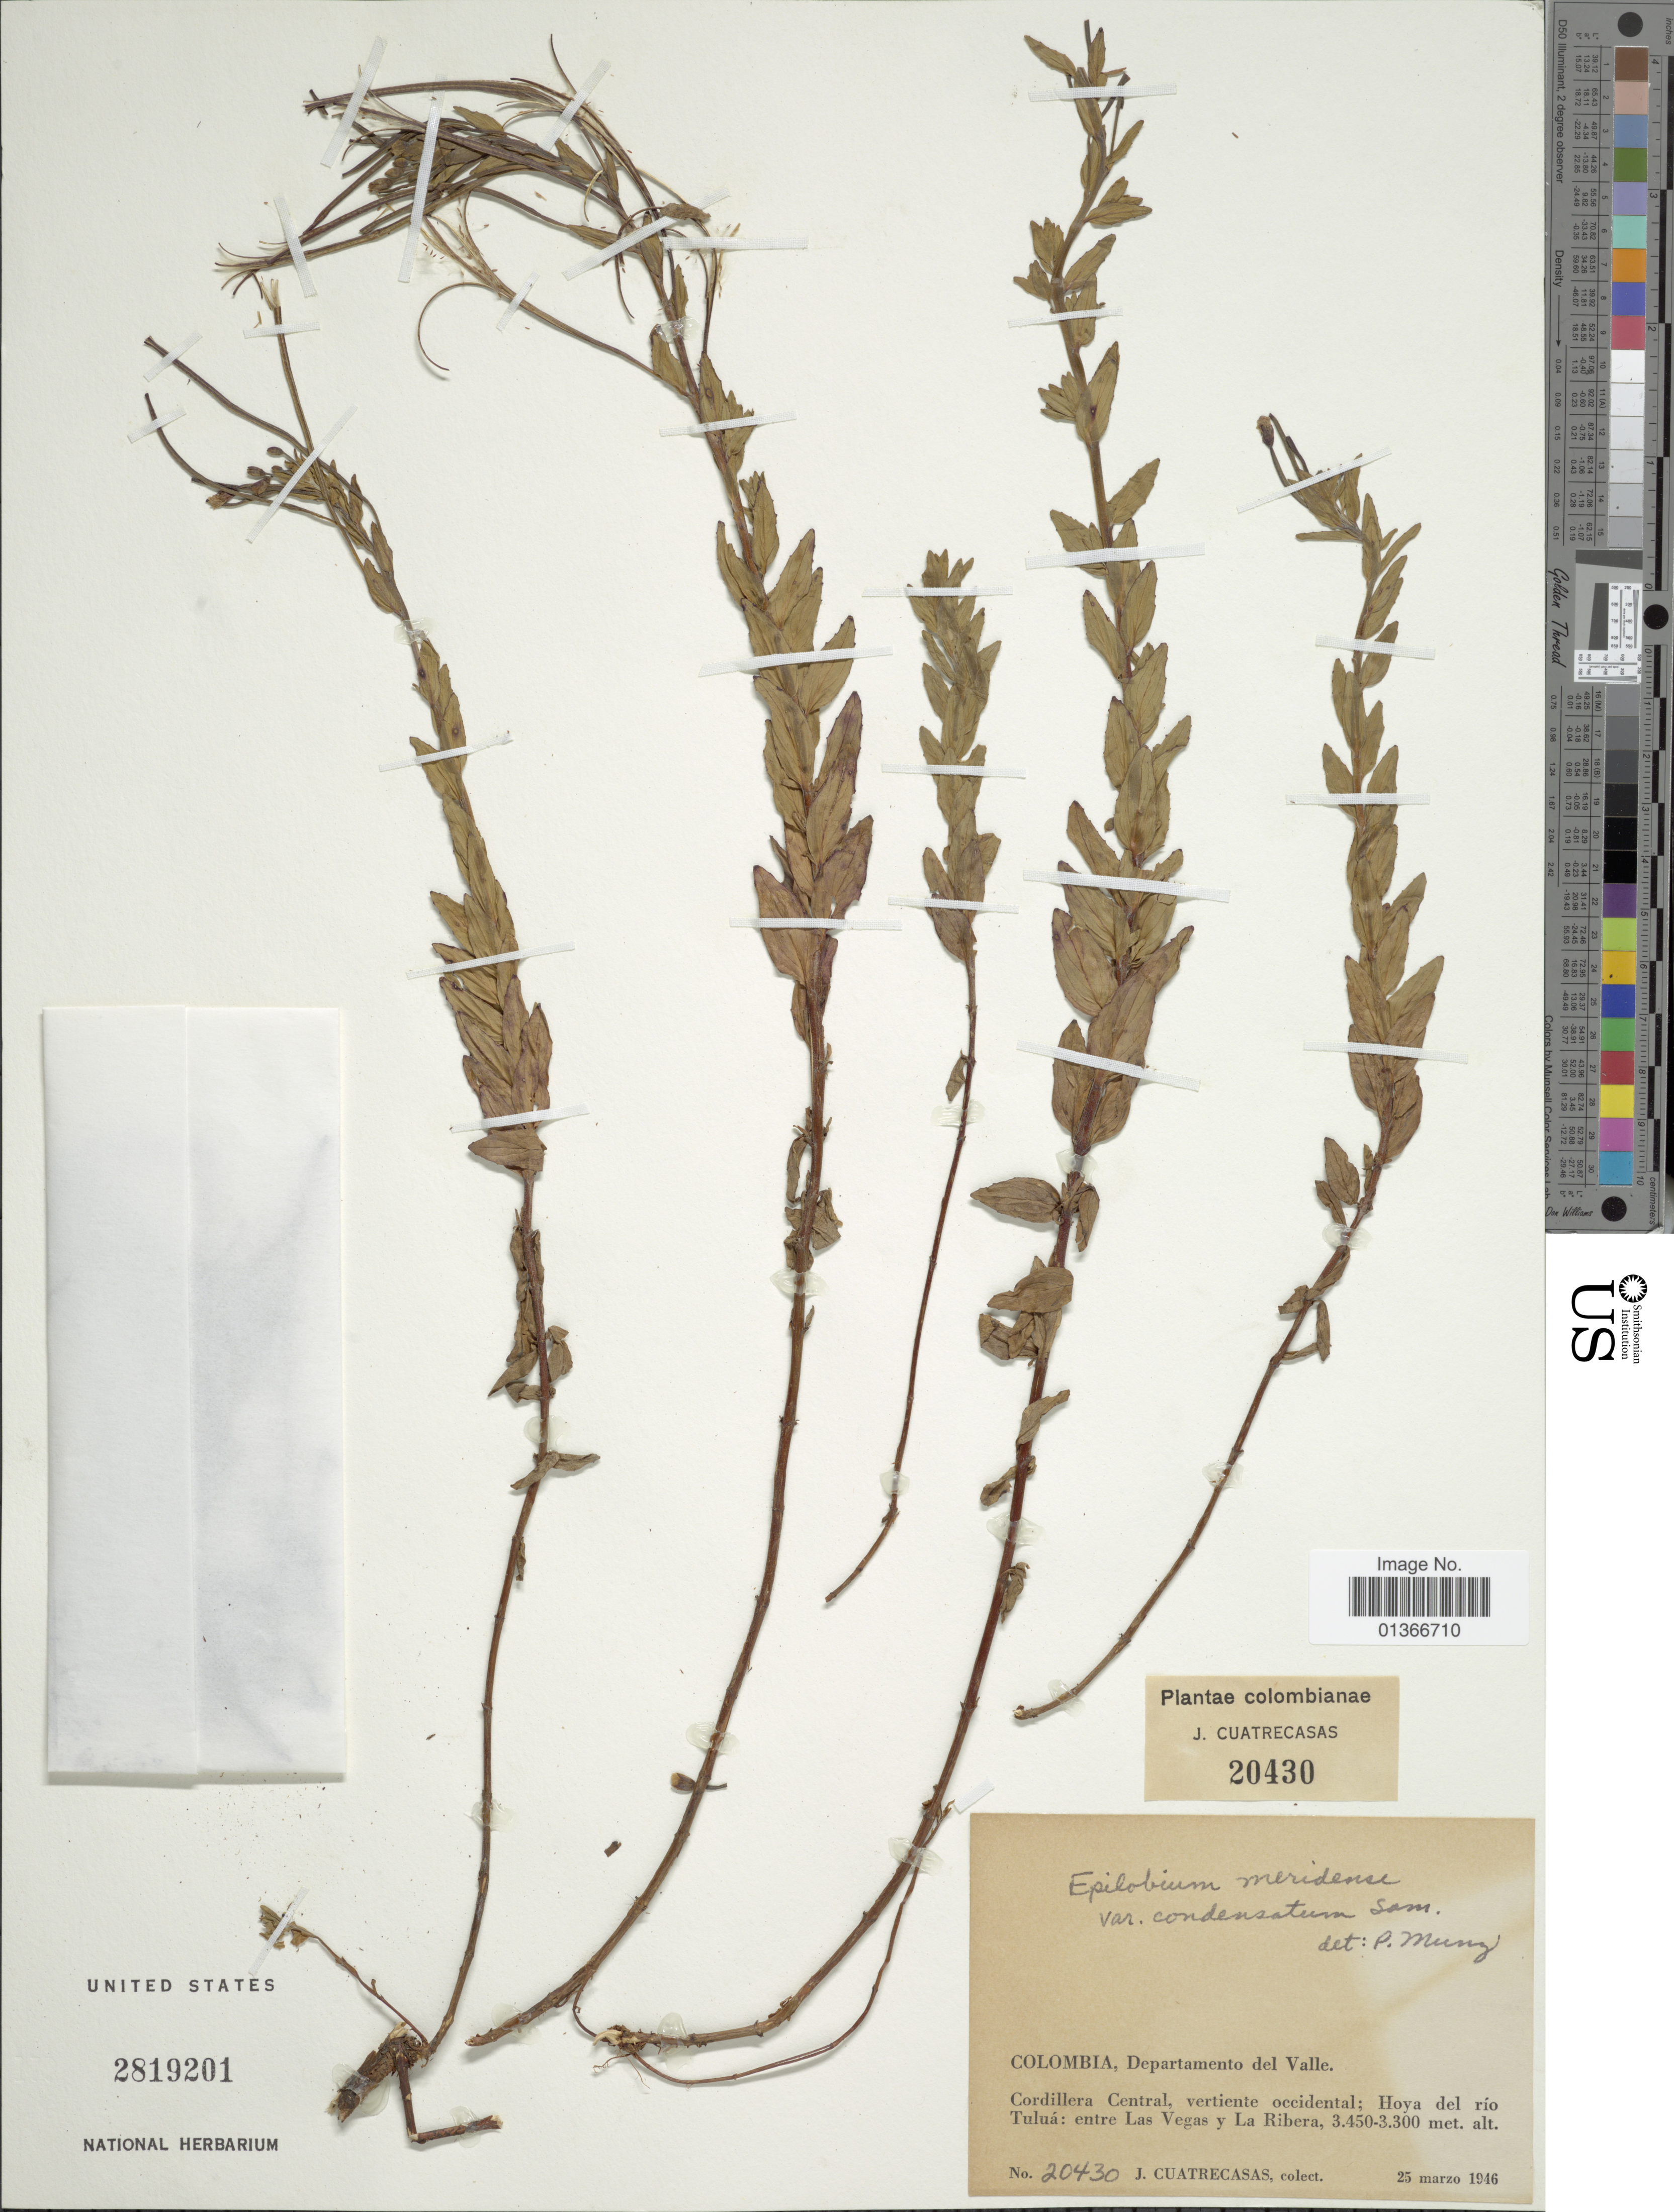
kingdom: Plantae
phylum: Tracheophyta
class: Magnoliopsida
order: Myrtales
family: Onagraceae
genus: Epilobium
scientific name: Epilobium denticulatum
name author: Ruiz & Pav.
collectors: J. Cuatrecasas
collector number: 20430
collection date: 1946-03-25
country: Colombia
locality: Departamento del Valle. Cordillera Central, vertiente occidental; Hoya del río Tuluá: entre Las Vegas y La Ribera.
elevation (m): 3300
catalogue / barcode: US 2819201